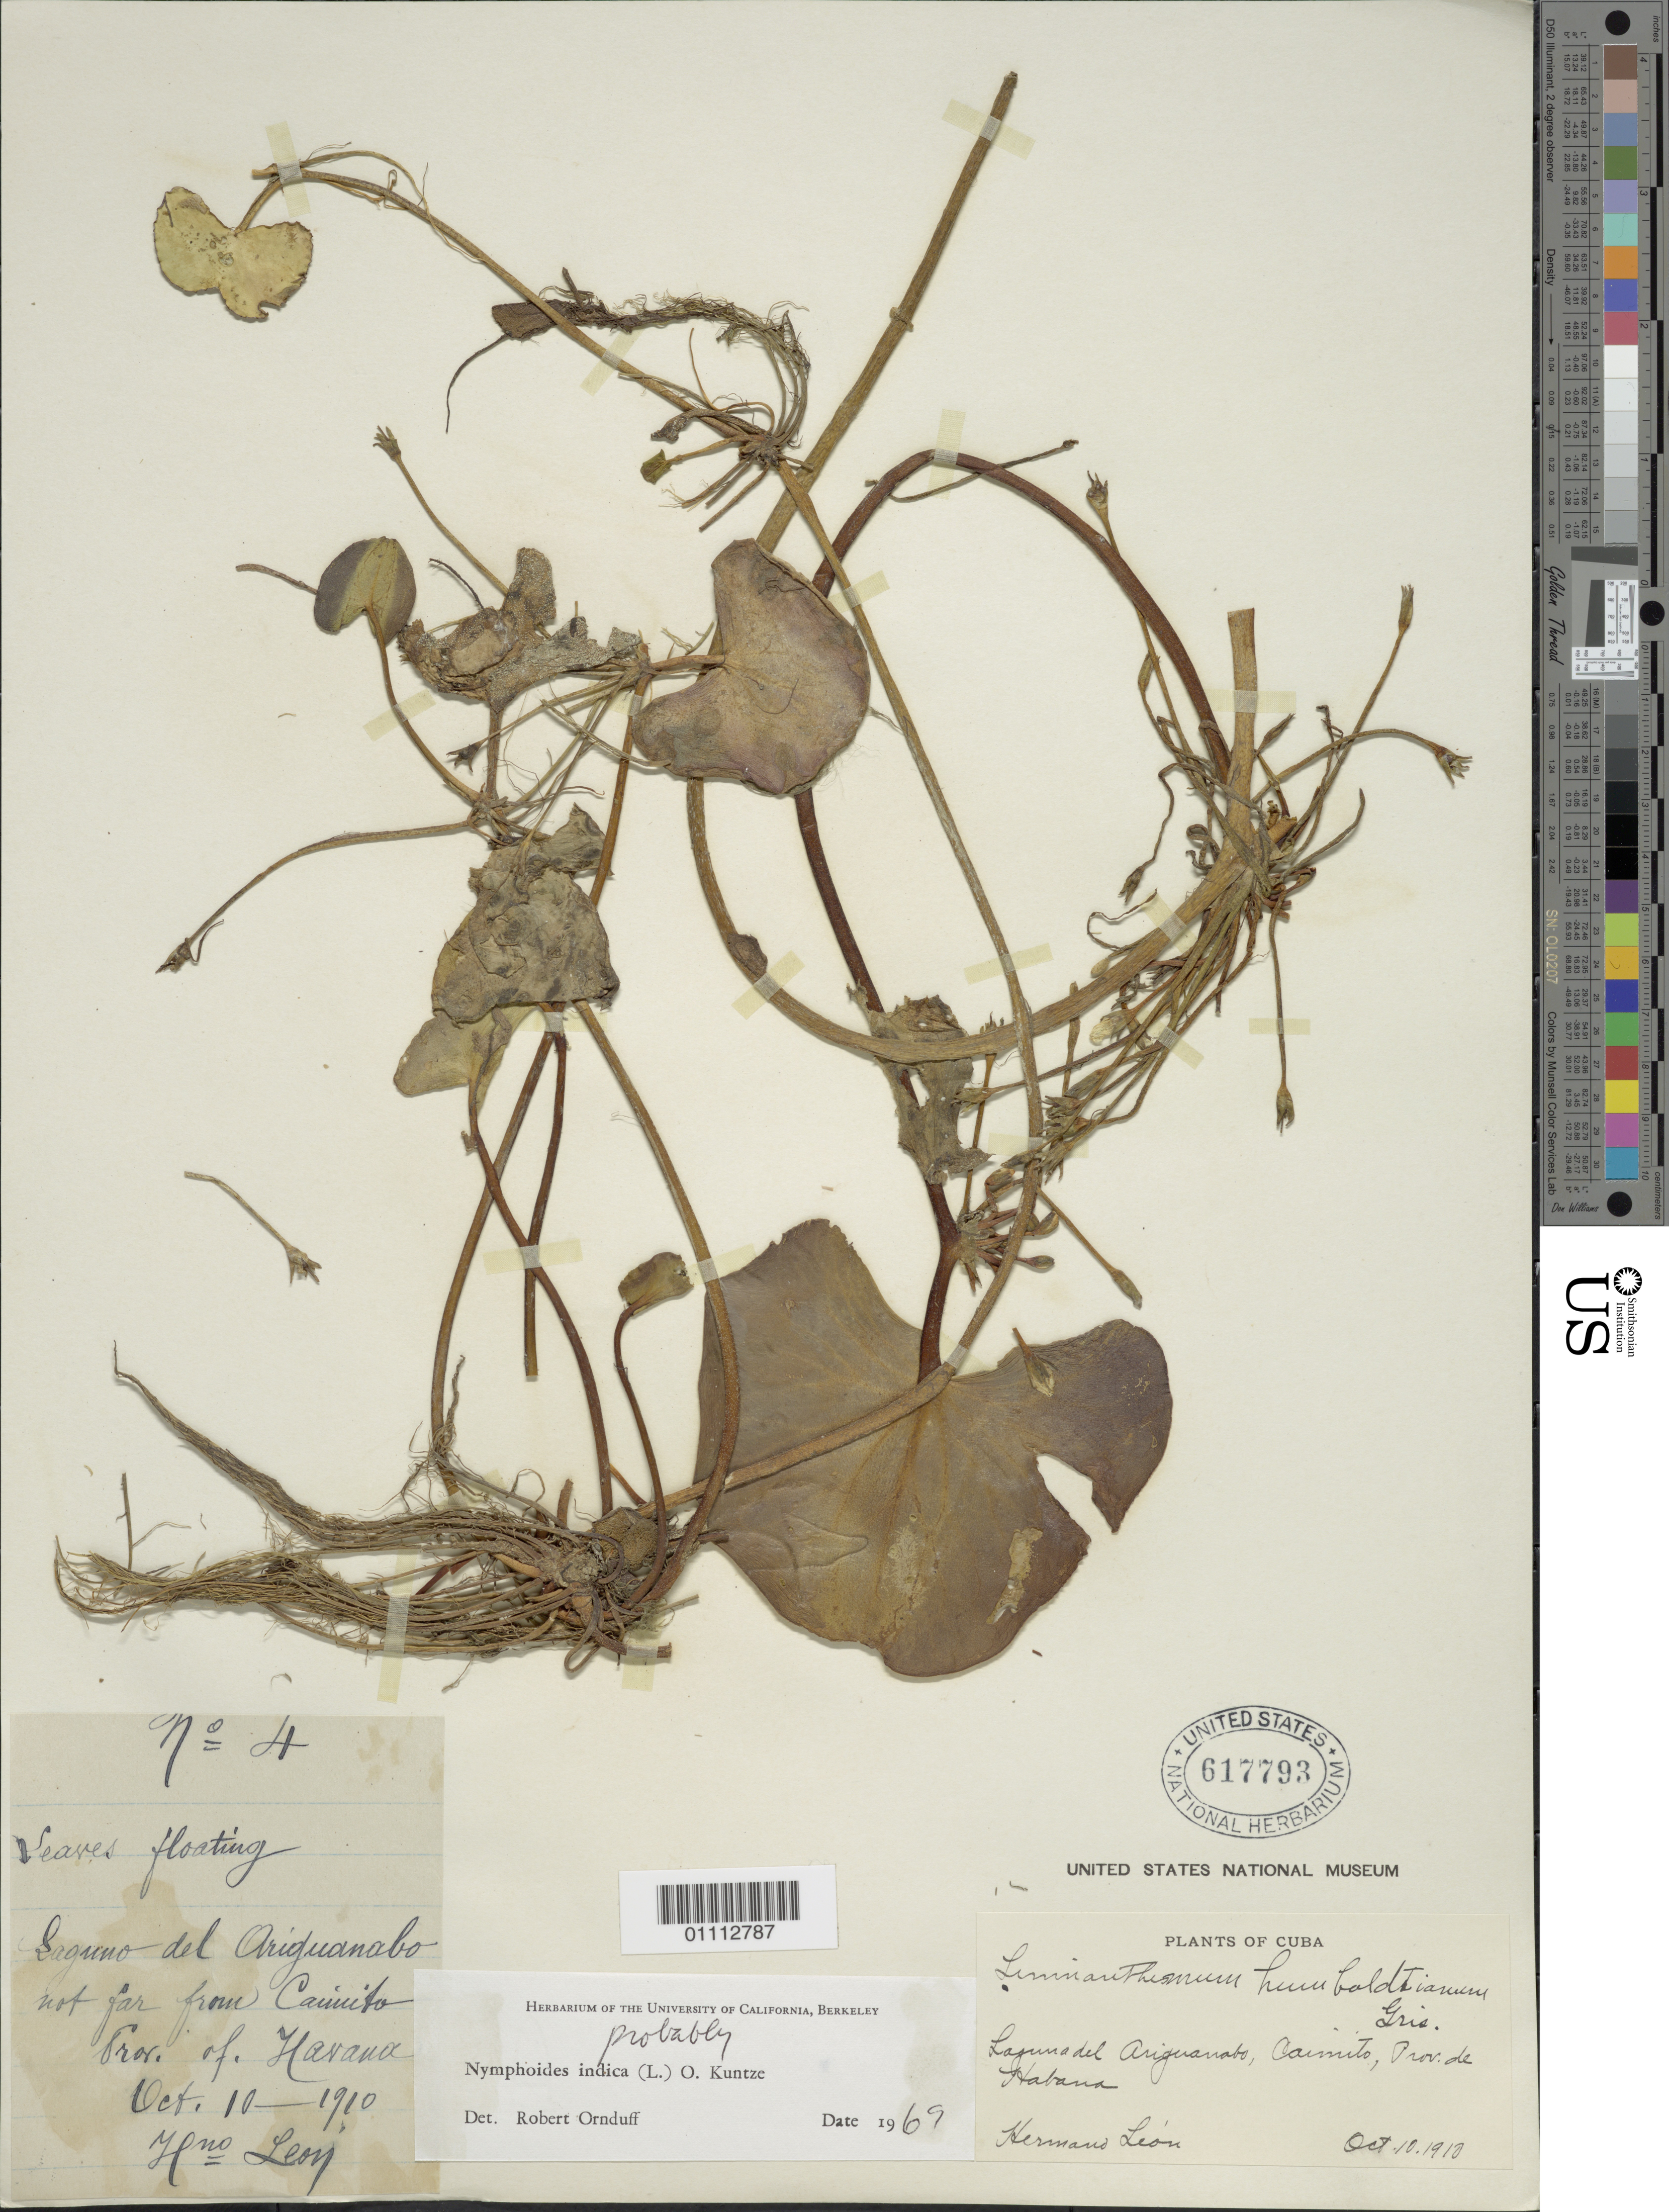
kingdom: Plantae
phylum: Tracheophyta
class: Magnoliopsida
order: Asterales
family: Menyanthaceae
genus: Nymphoides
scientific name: Nymphoides indica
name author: (L.) Kuntze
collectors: -. León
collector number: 4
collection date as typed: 10 Oct 1910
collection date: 1910-10-10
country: Cuba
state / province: La Habana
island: Cuba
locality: Laguna Ariguanabo, Caimito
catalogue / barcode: US 617793